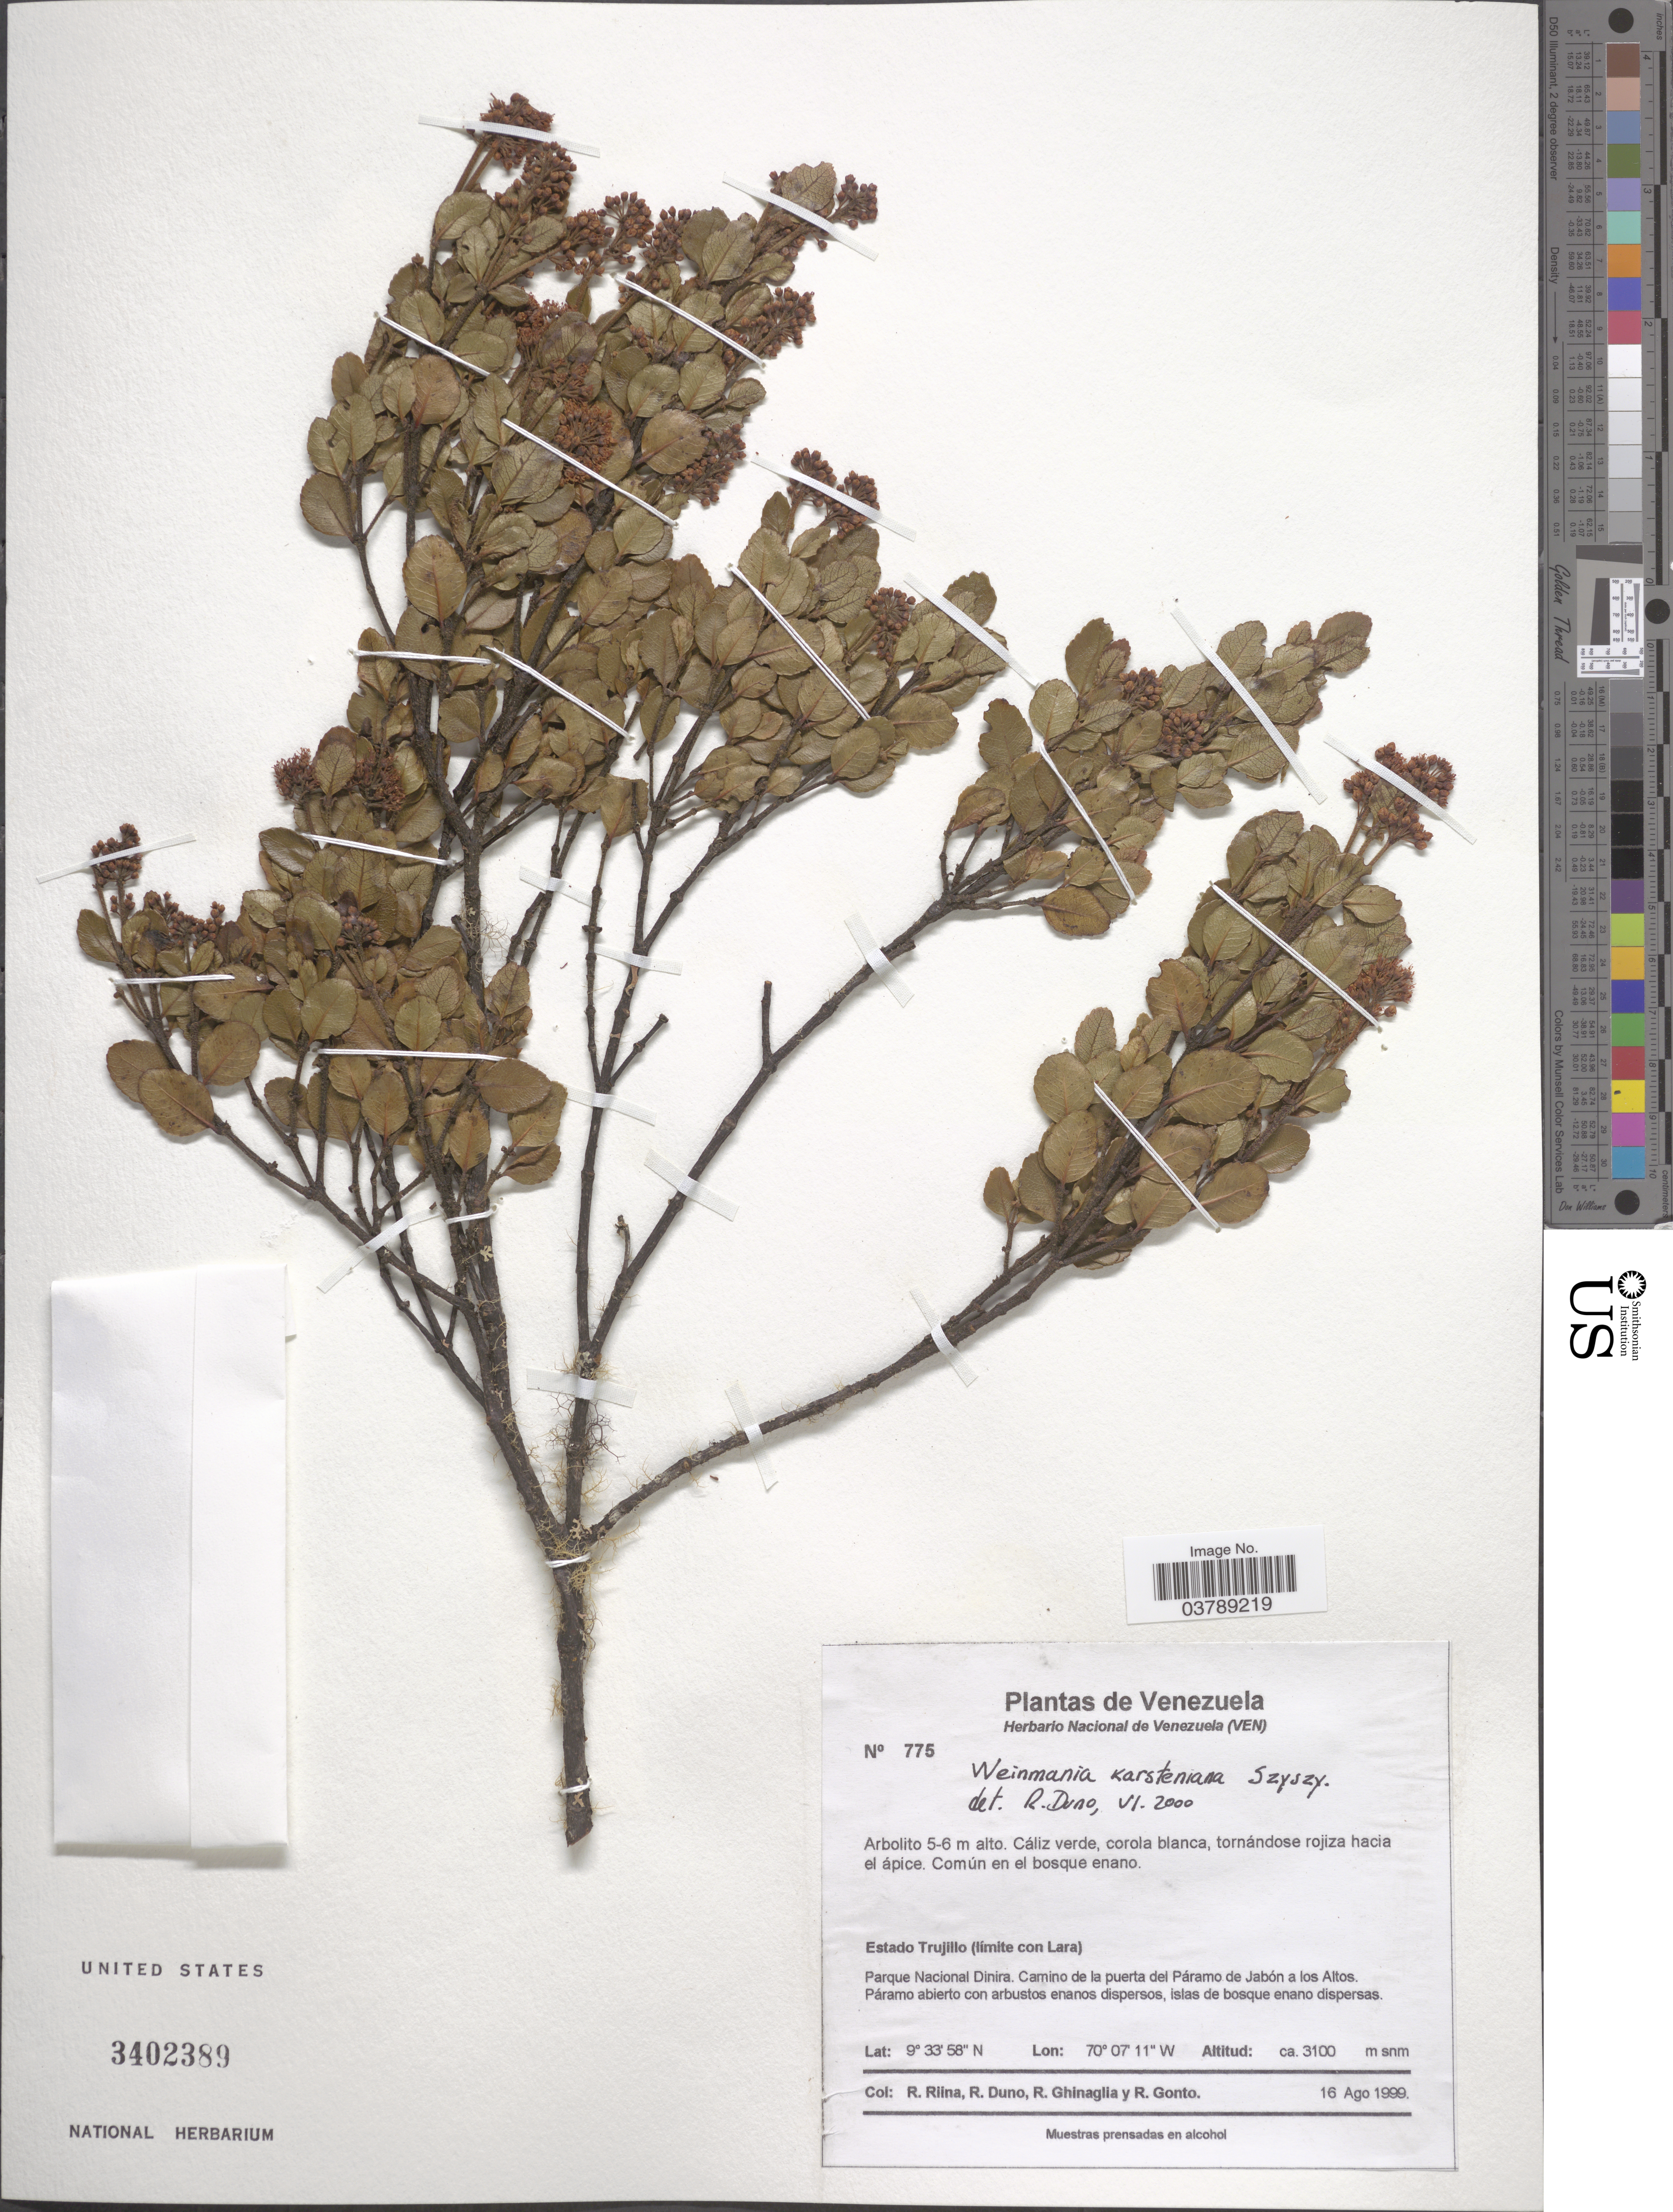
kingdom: Plantae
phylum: Tracheophyta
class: Magnoliopsida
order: Oxalidales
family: Cunoniaceae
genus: Weinmannia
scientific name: Weinmannia karsteniana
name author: Szyszyll.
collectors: R. Riina, R. Duno de Stefano & R. Gonto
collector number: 775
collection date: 1999-08-16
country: Venezuela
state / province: Trujillo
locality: (limite con Lara). Parque Nacional Dinira. Camino de la puerta del Páramo de Jabón a los Altos.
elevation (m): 3100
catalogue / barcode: US 3402389